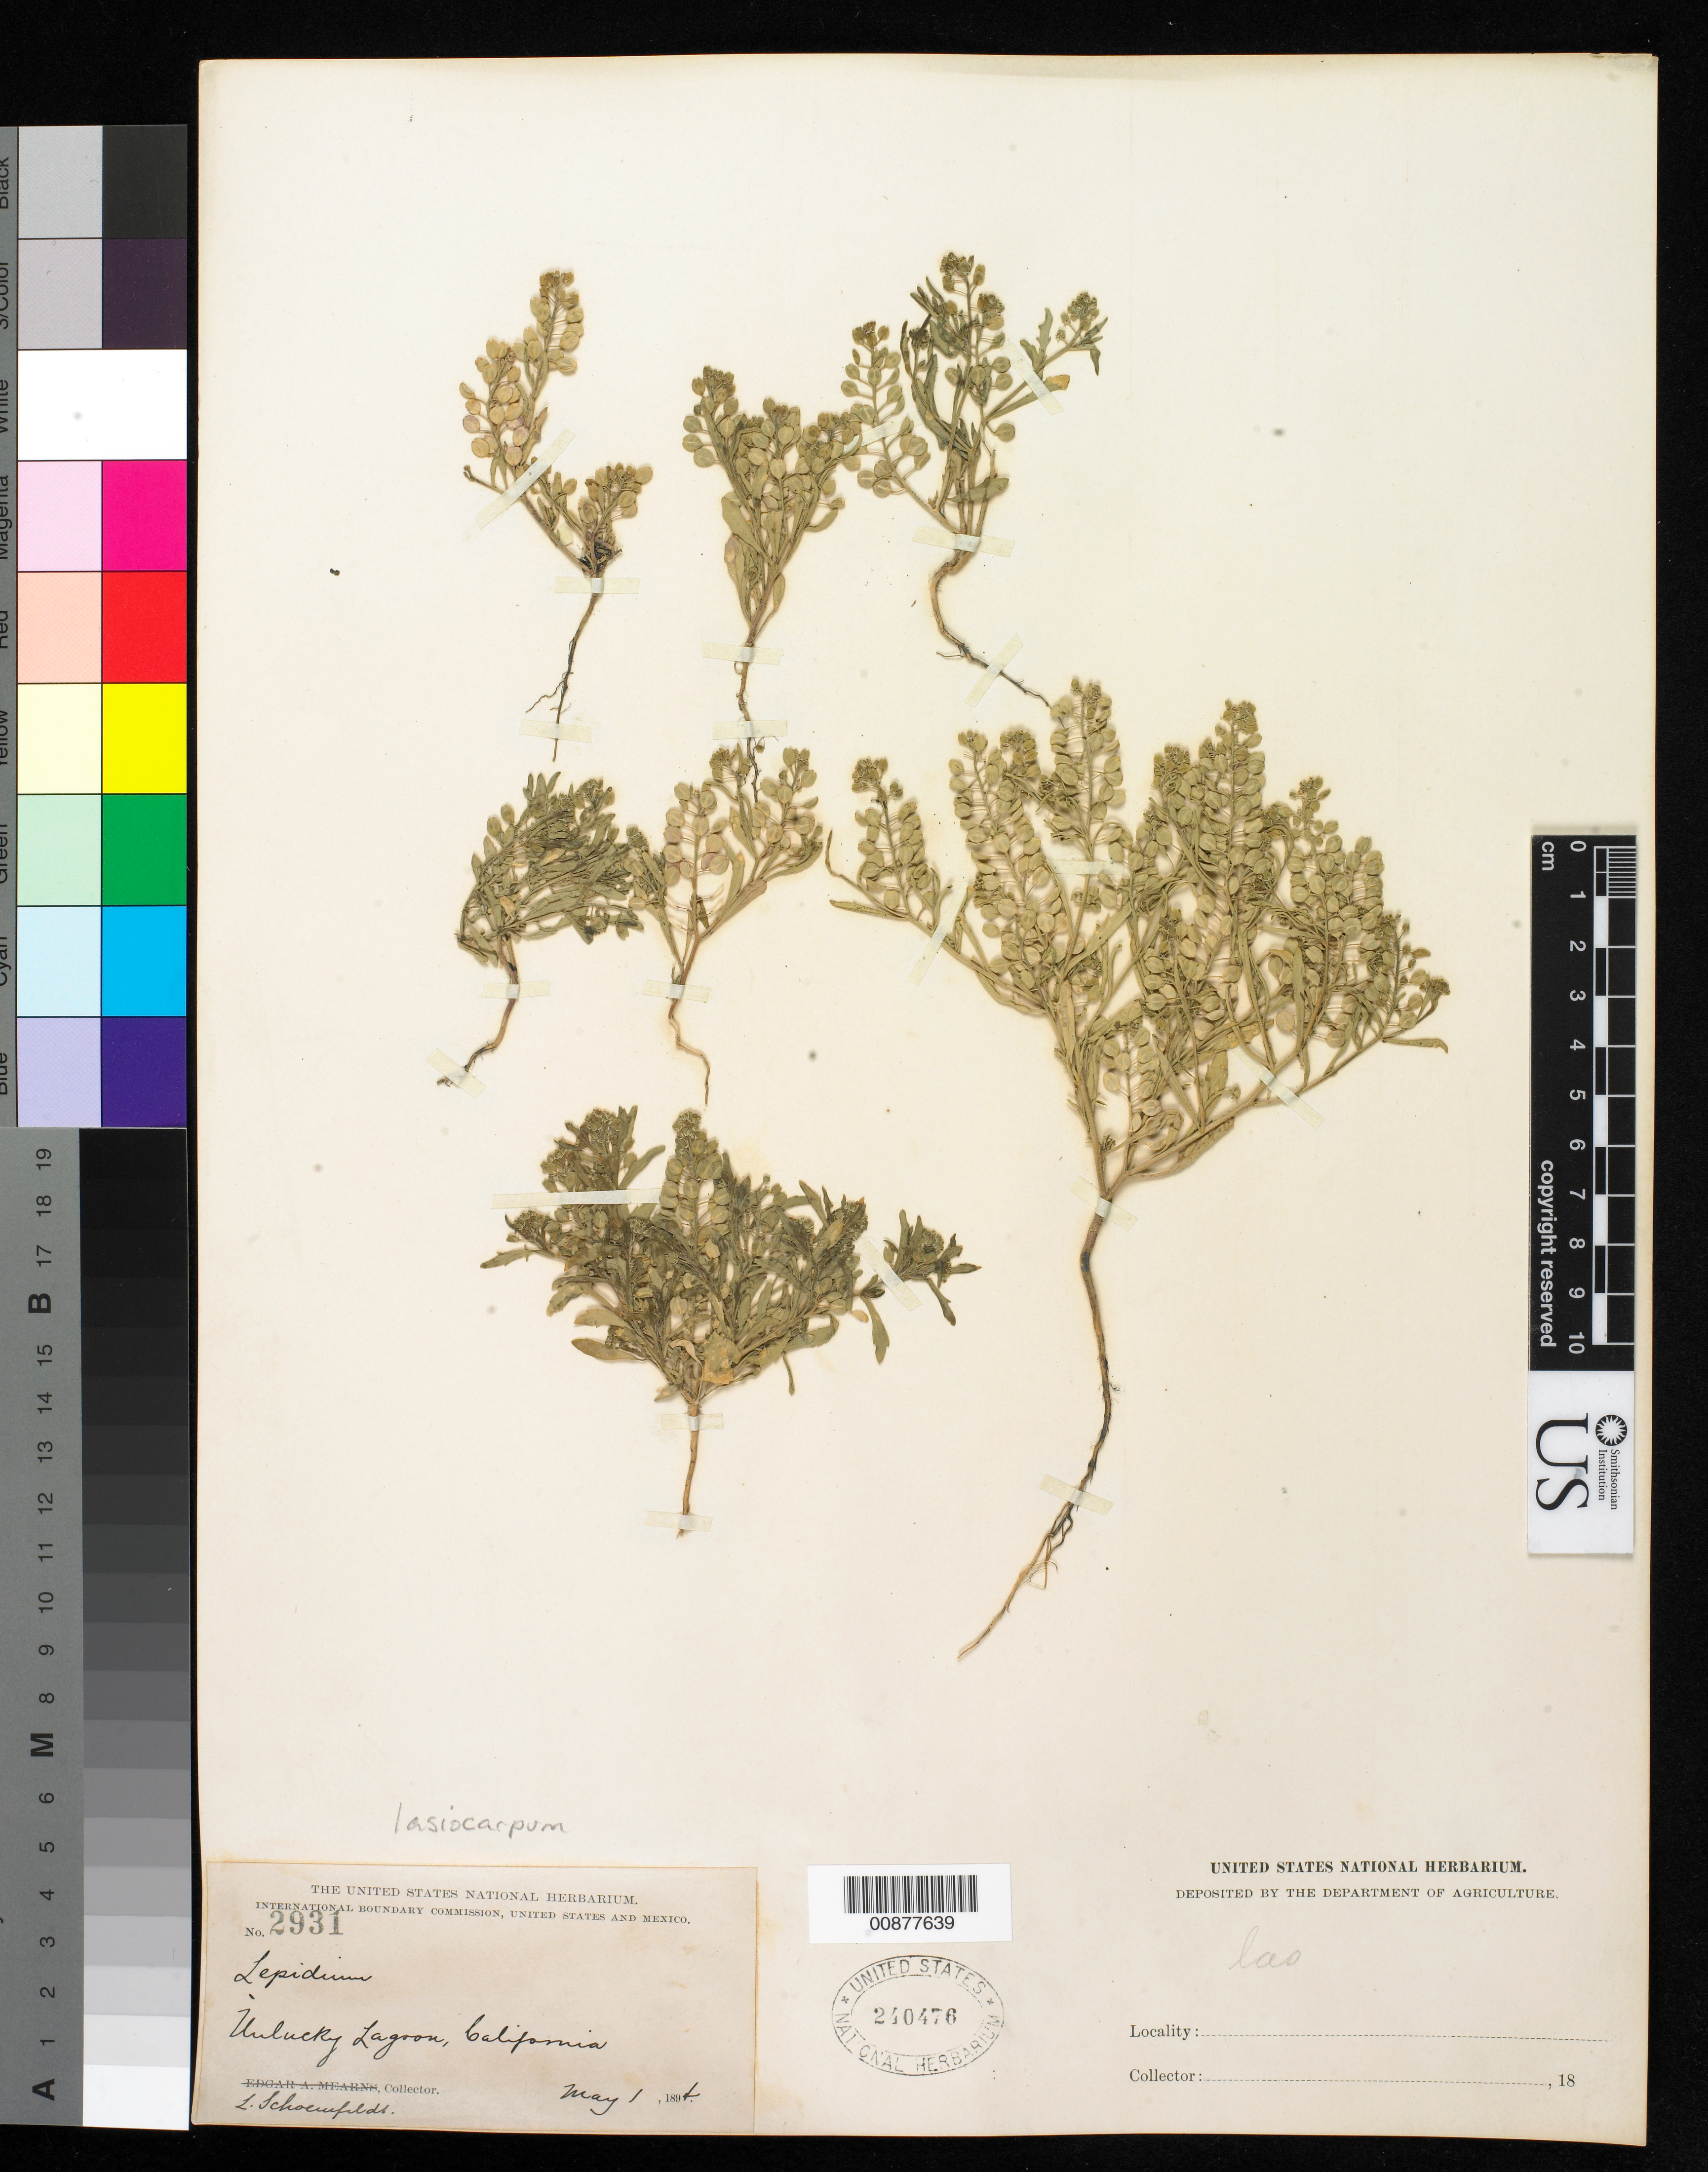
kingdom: Plantae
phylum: Tracheophyta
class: Magnoliopsida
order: Brassicales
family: Brassicaceae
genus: Lepidium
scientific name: Lepidium lasiocarpum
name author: Nutt.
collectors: L. Schoenfeldt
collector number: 2931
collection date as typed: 01 May 1894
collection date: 1894-05-01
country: United States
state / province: California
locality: Unlucky Lagoon, California.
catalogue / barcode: US 240476